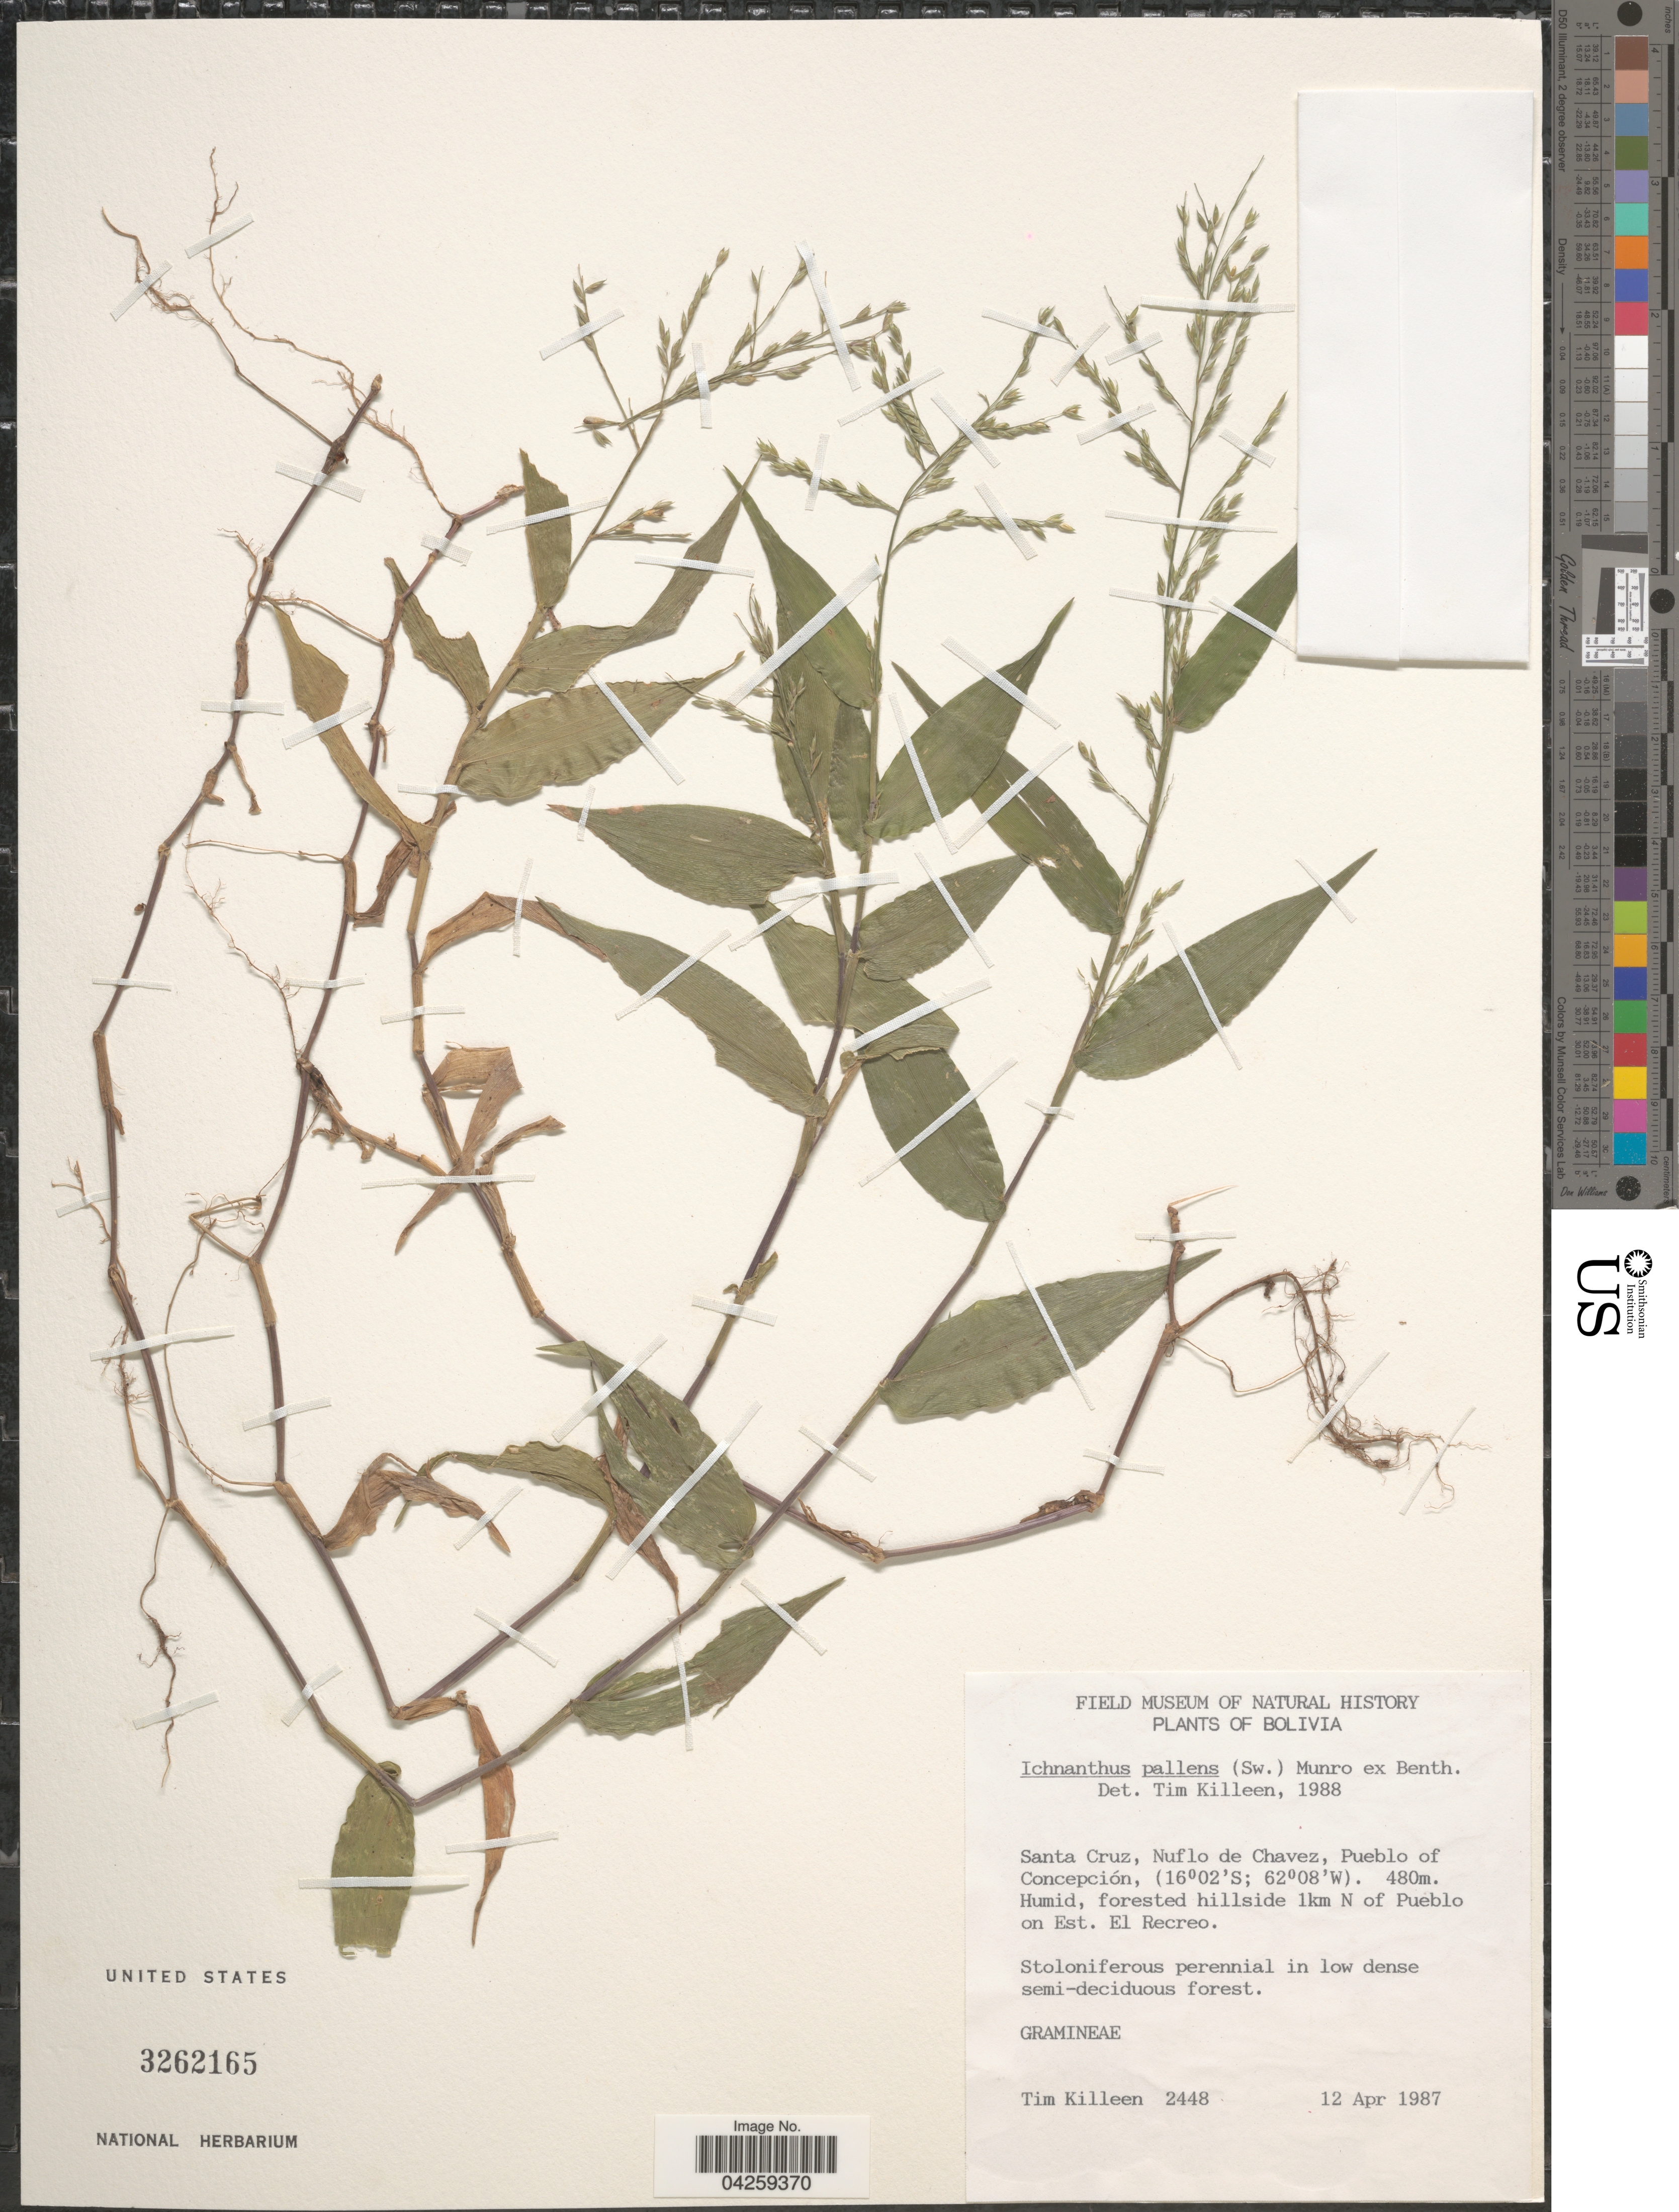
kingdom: Plantae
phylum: Tracheophyta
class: Liliopsida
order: Poales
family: Poaceae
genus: Ichnanthus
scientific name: Ichnanthus pallens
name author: (Sw.) Munro ex Benth.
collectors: T. J. Killeen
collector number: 2448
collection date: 1987-04-12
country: Bolivia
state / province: Santa Cruz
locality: Nuflo de Chavez, Pueblo of Concepción. Humids, forested hillside 1km N of Pueblo on Est. El Recreo.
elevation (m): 480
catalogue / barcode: US 3262165